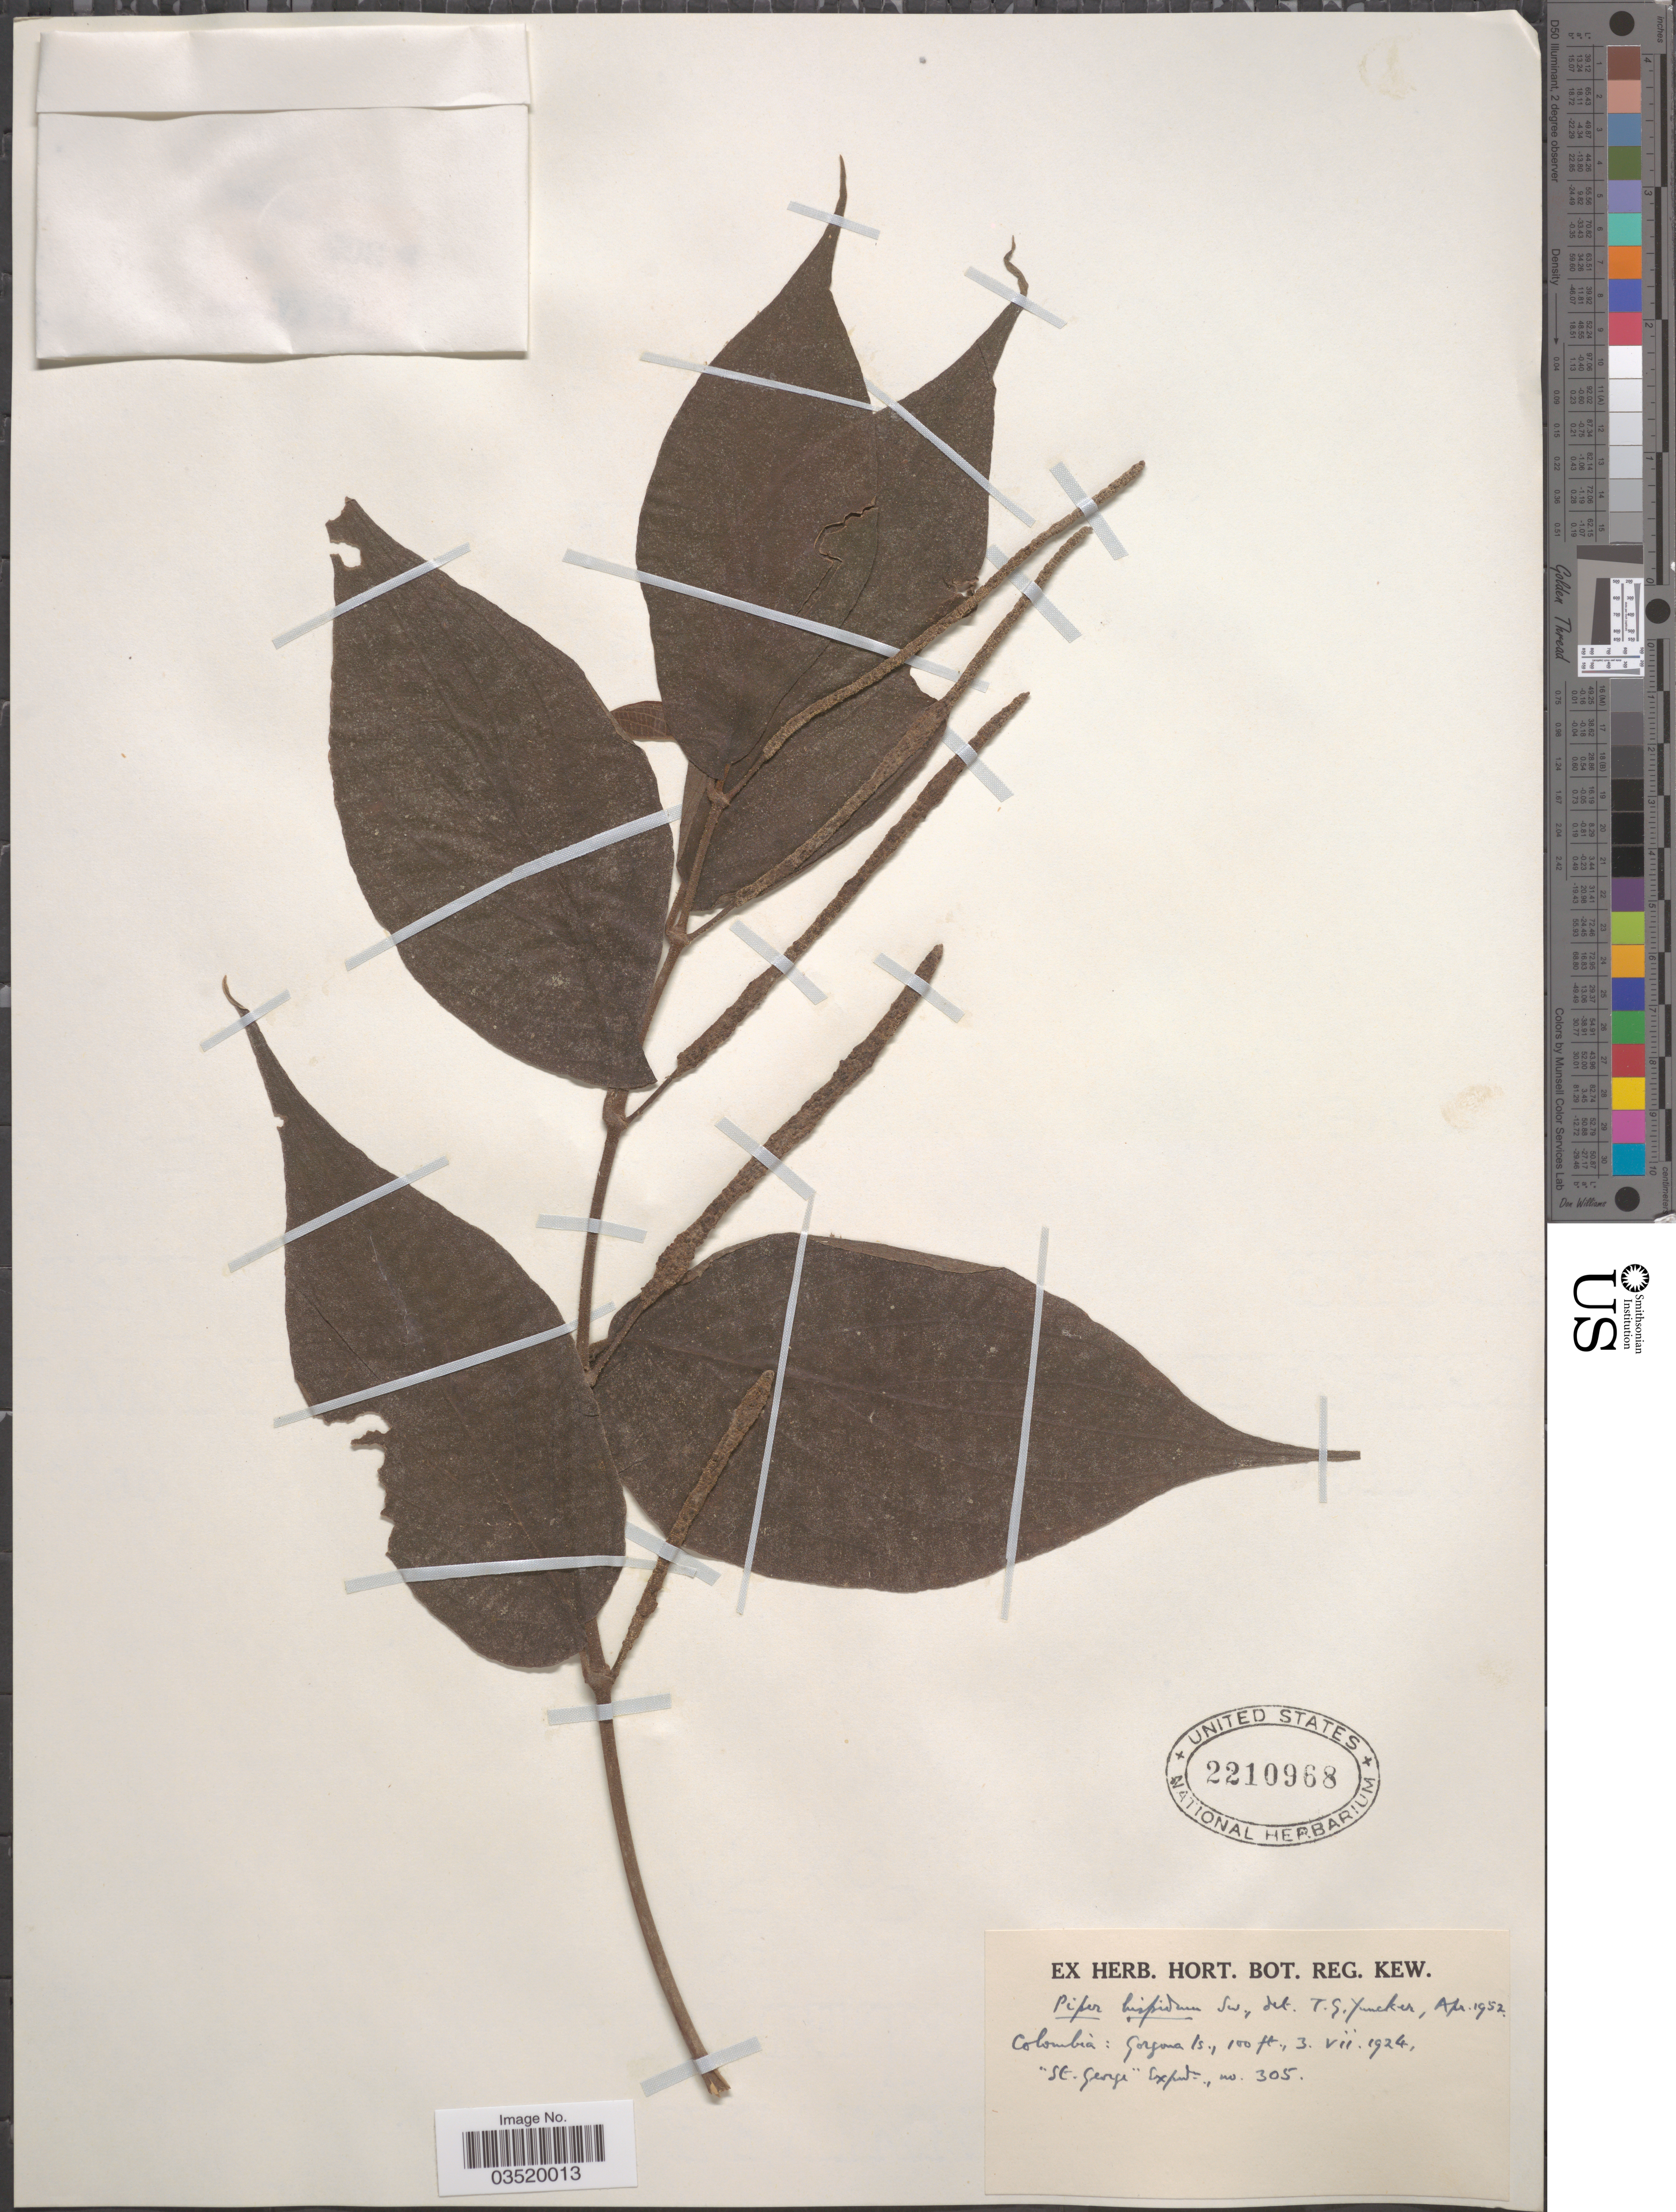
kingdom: Plantae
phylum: Tracheophyta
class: Magnoliopsida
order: Piperales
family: Piperaceae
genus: Piper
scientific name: Piper hispidum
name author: Sw.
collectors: St. George Exped.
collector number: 305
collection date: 1924-07-03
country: Colombia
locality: Gorgona Is.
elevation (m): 30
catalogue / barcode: US 2210968